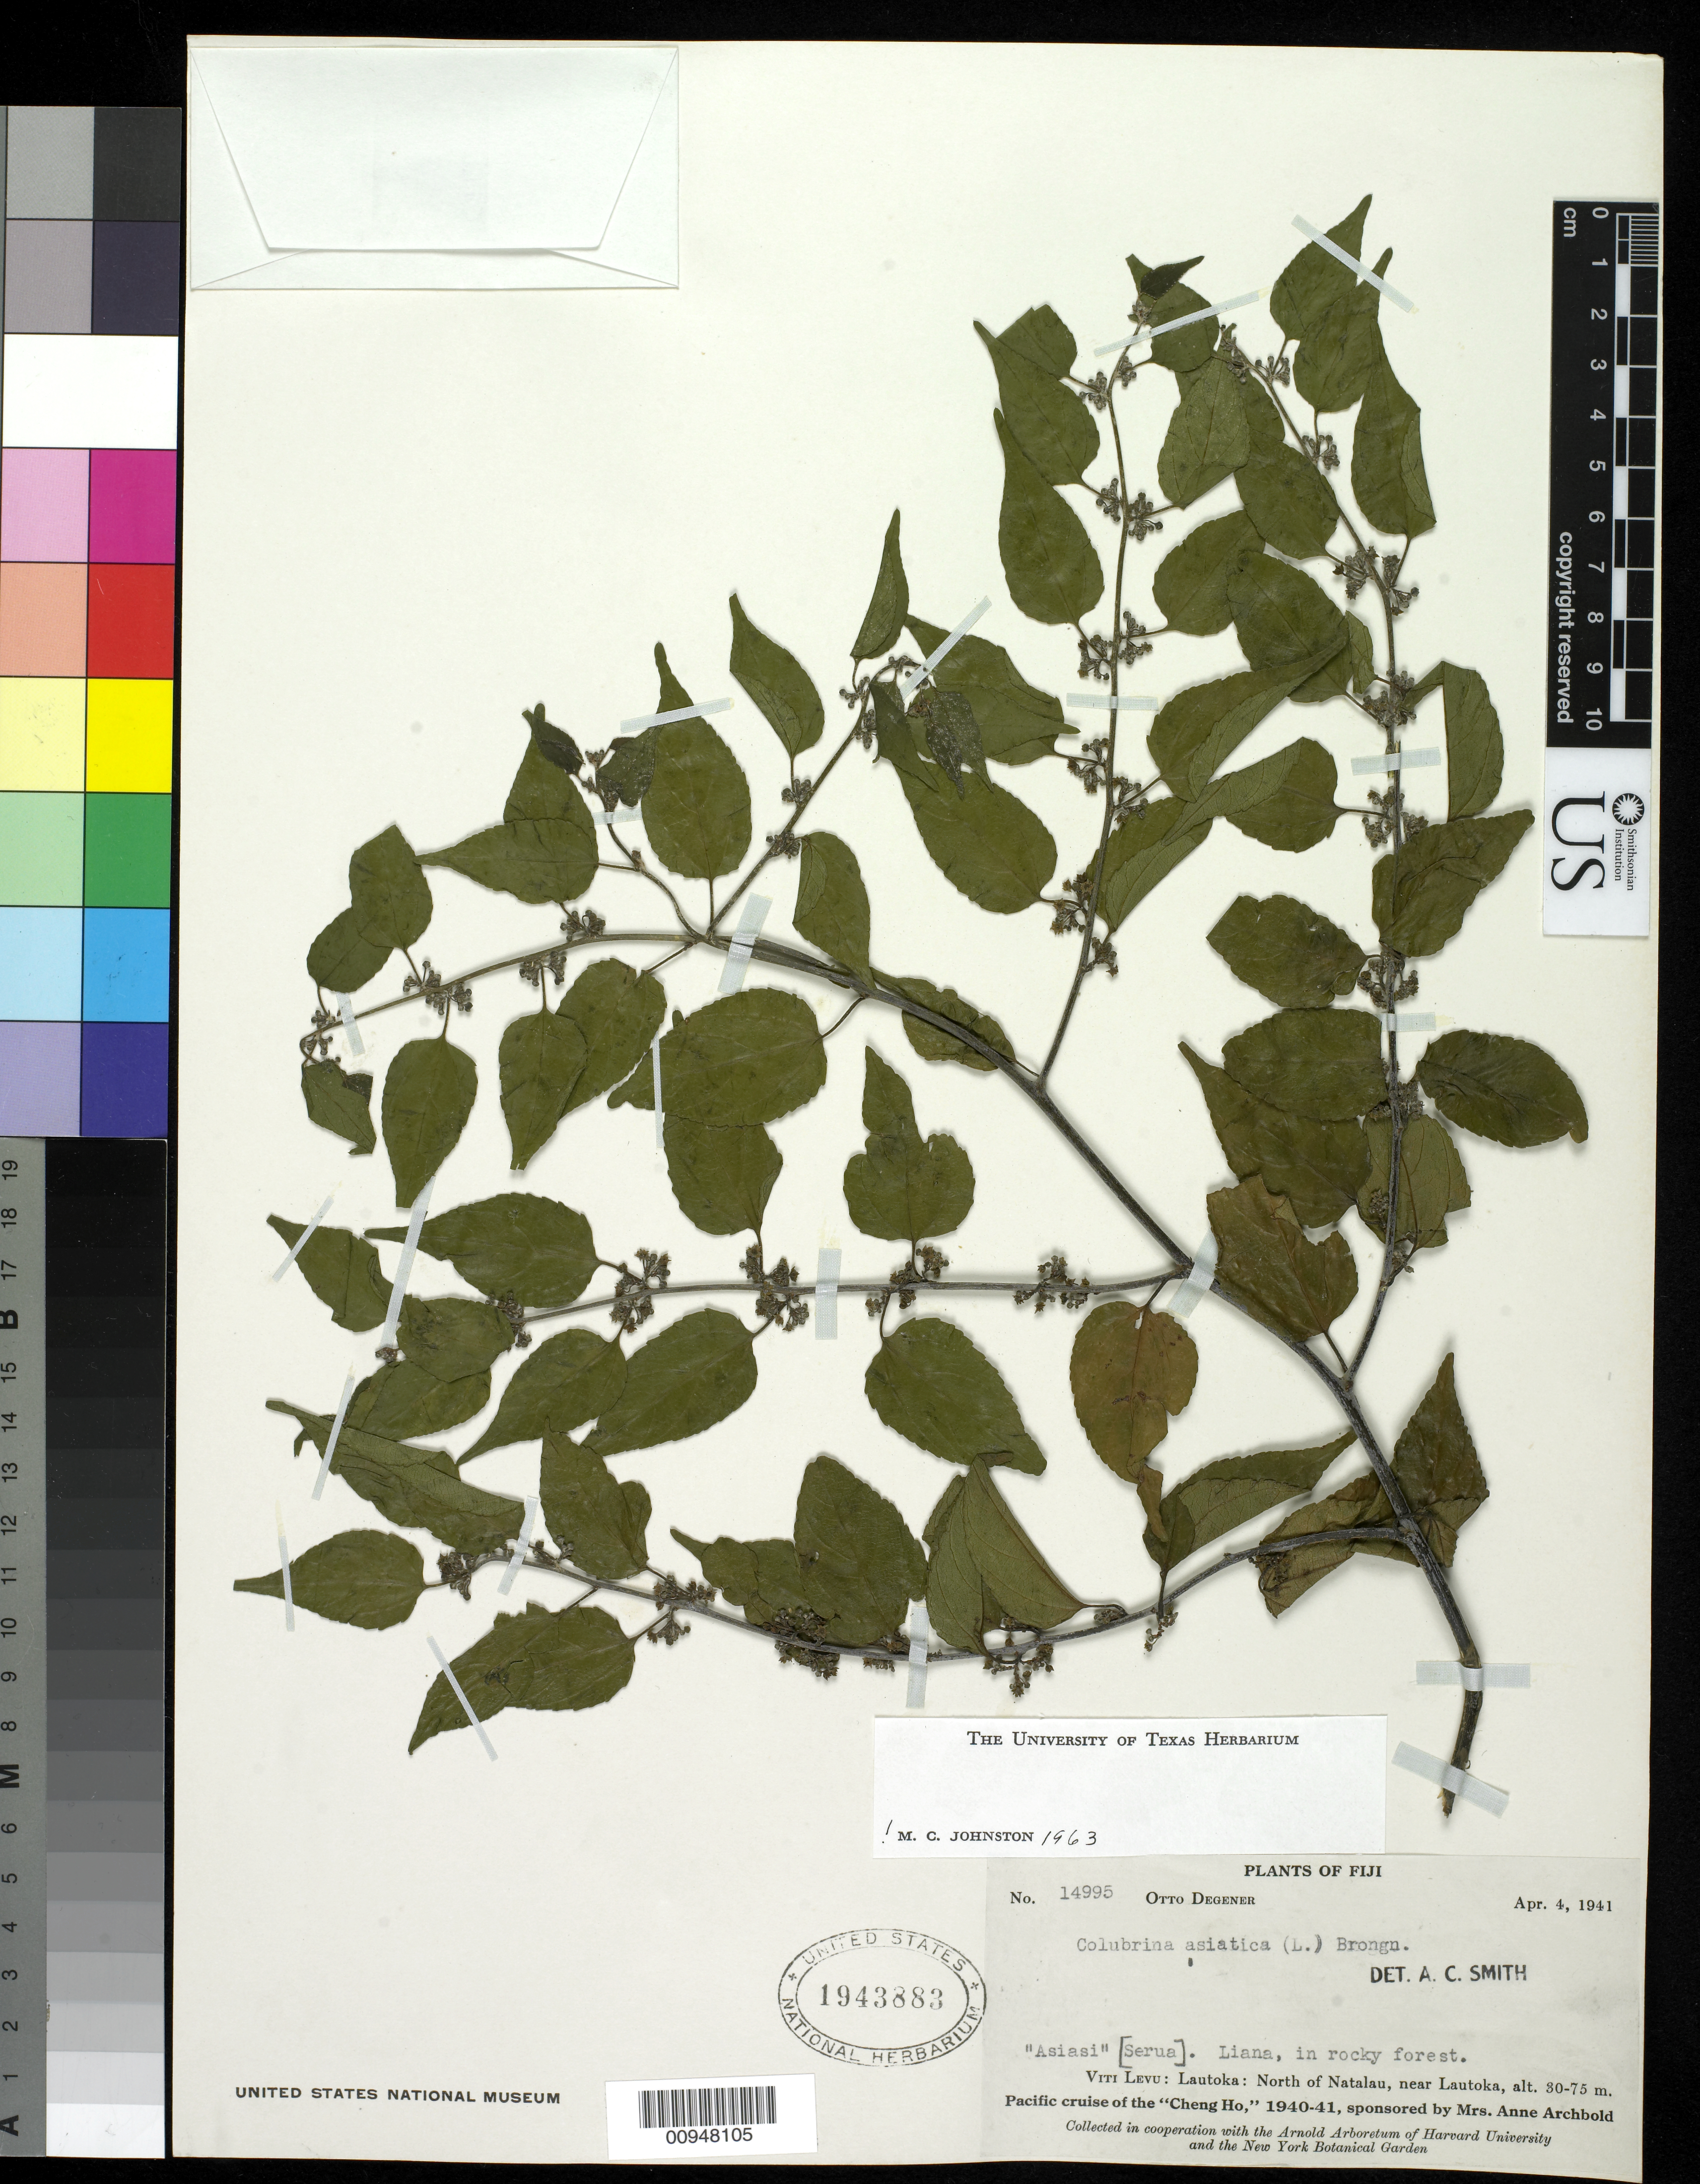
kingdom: Plantae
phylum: Tracheophyta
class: Magnoliopsida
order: Rosales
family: Rhamnaceae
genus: Colubrina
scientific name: Colubrina asiatica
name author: (L.) Brongn.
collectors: O. Degener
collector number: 14995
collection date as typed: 04 Apr 1941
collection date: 1941-04-04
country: Fiji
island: Viti Levu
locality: Lautoka: N of Natalau, near Lautoka.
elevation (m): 30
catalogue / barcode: US 1943883